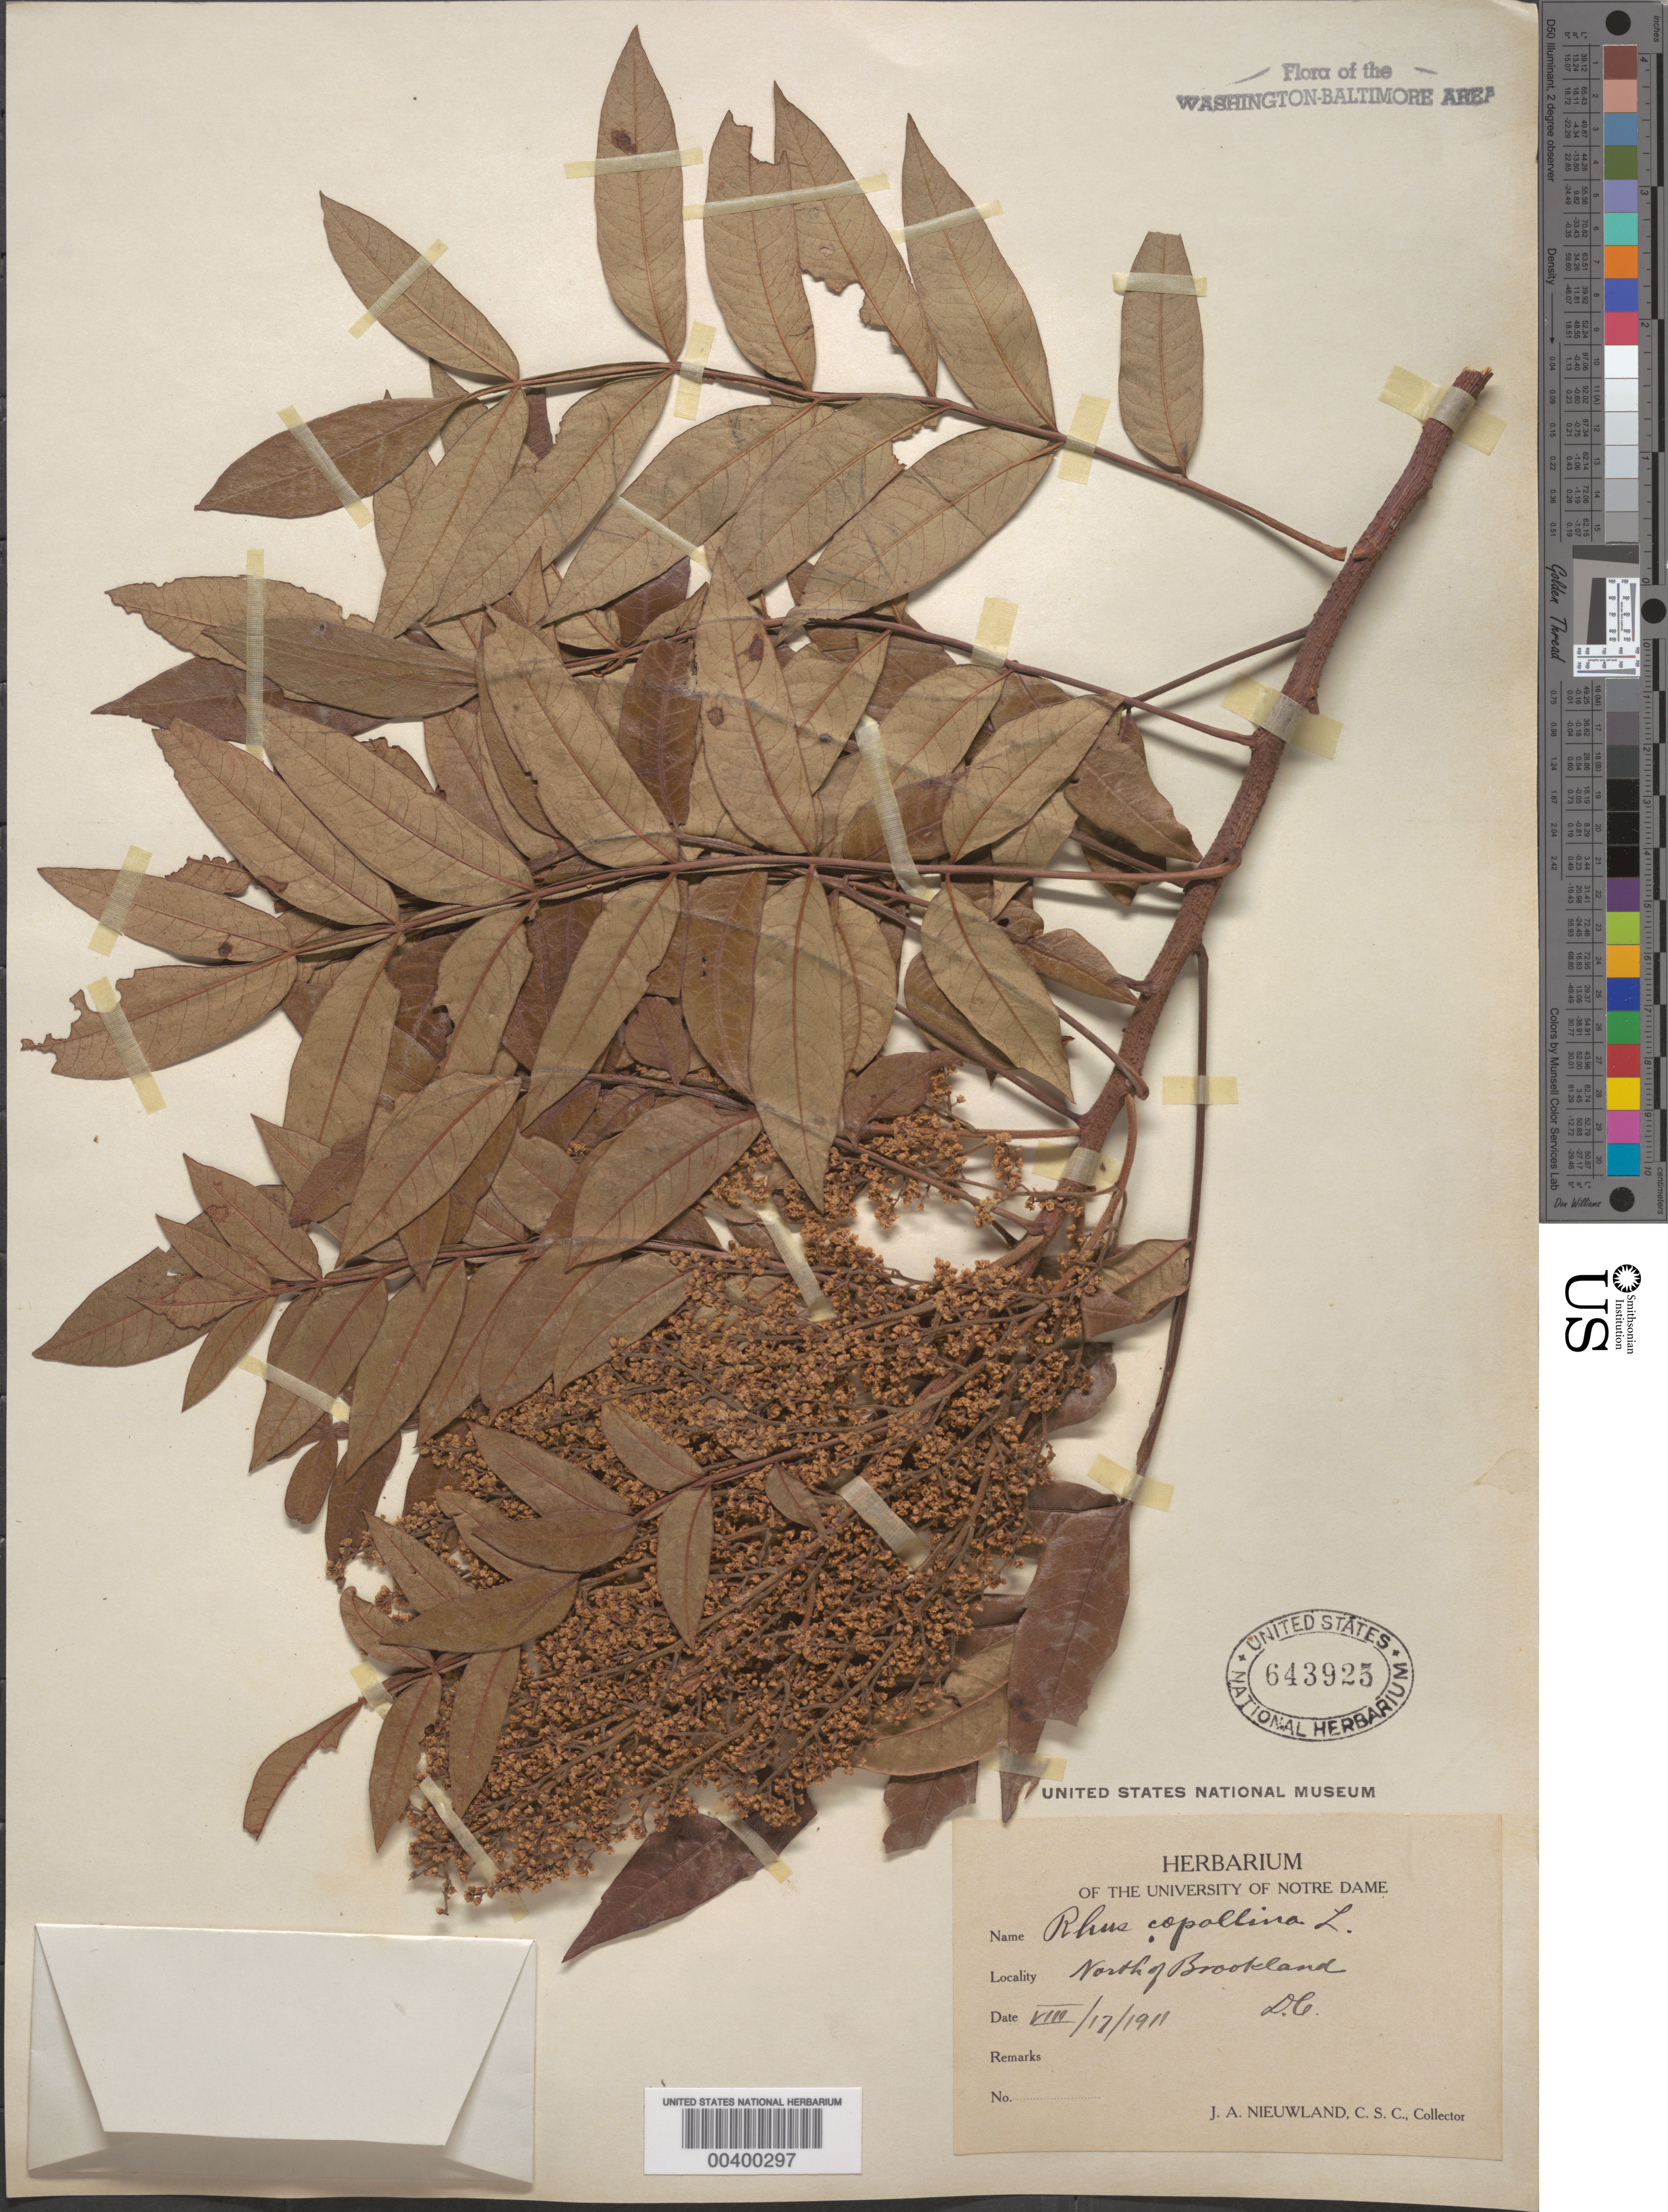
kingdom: Plantae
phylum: Tracheophyta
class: Magnoliopsida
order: Sapindales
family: Anacardiaceae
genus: Rhus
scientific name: Rhus copallinum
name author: L.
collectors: J. A. Nieuwland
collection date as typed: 17 Aug 1911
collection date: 1911-08-17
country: United States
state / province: District of Columbia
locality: North of Brookland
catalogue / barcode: US 643925